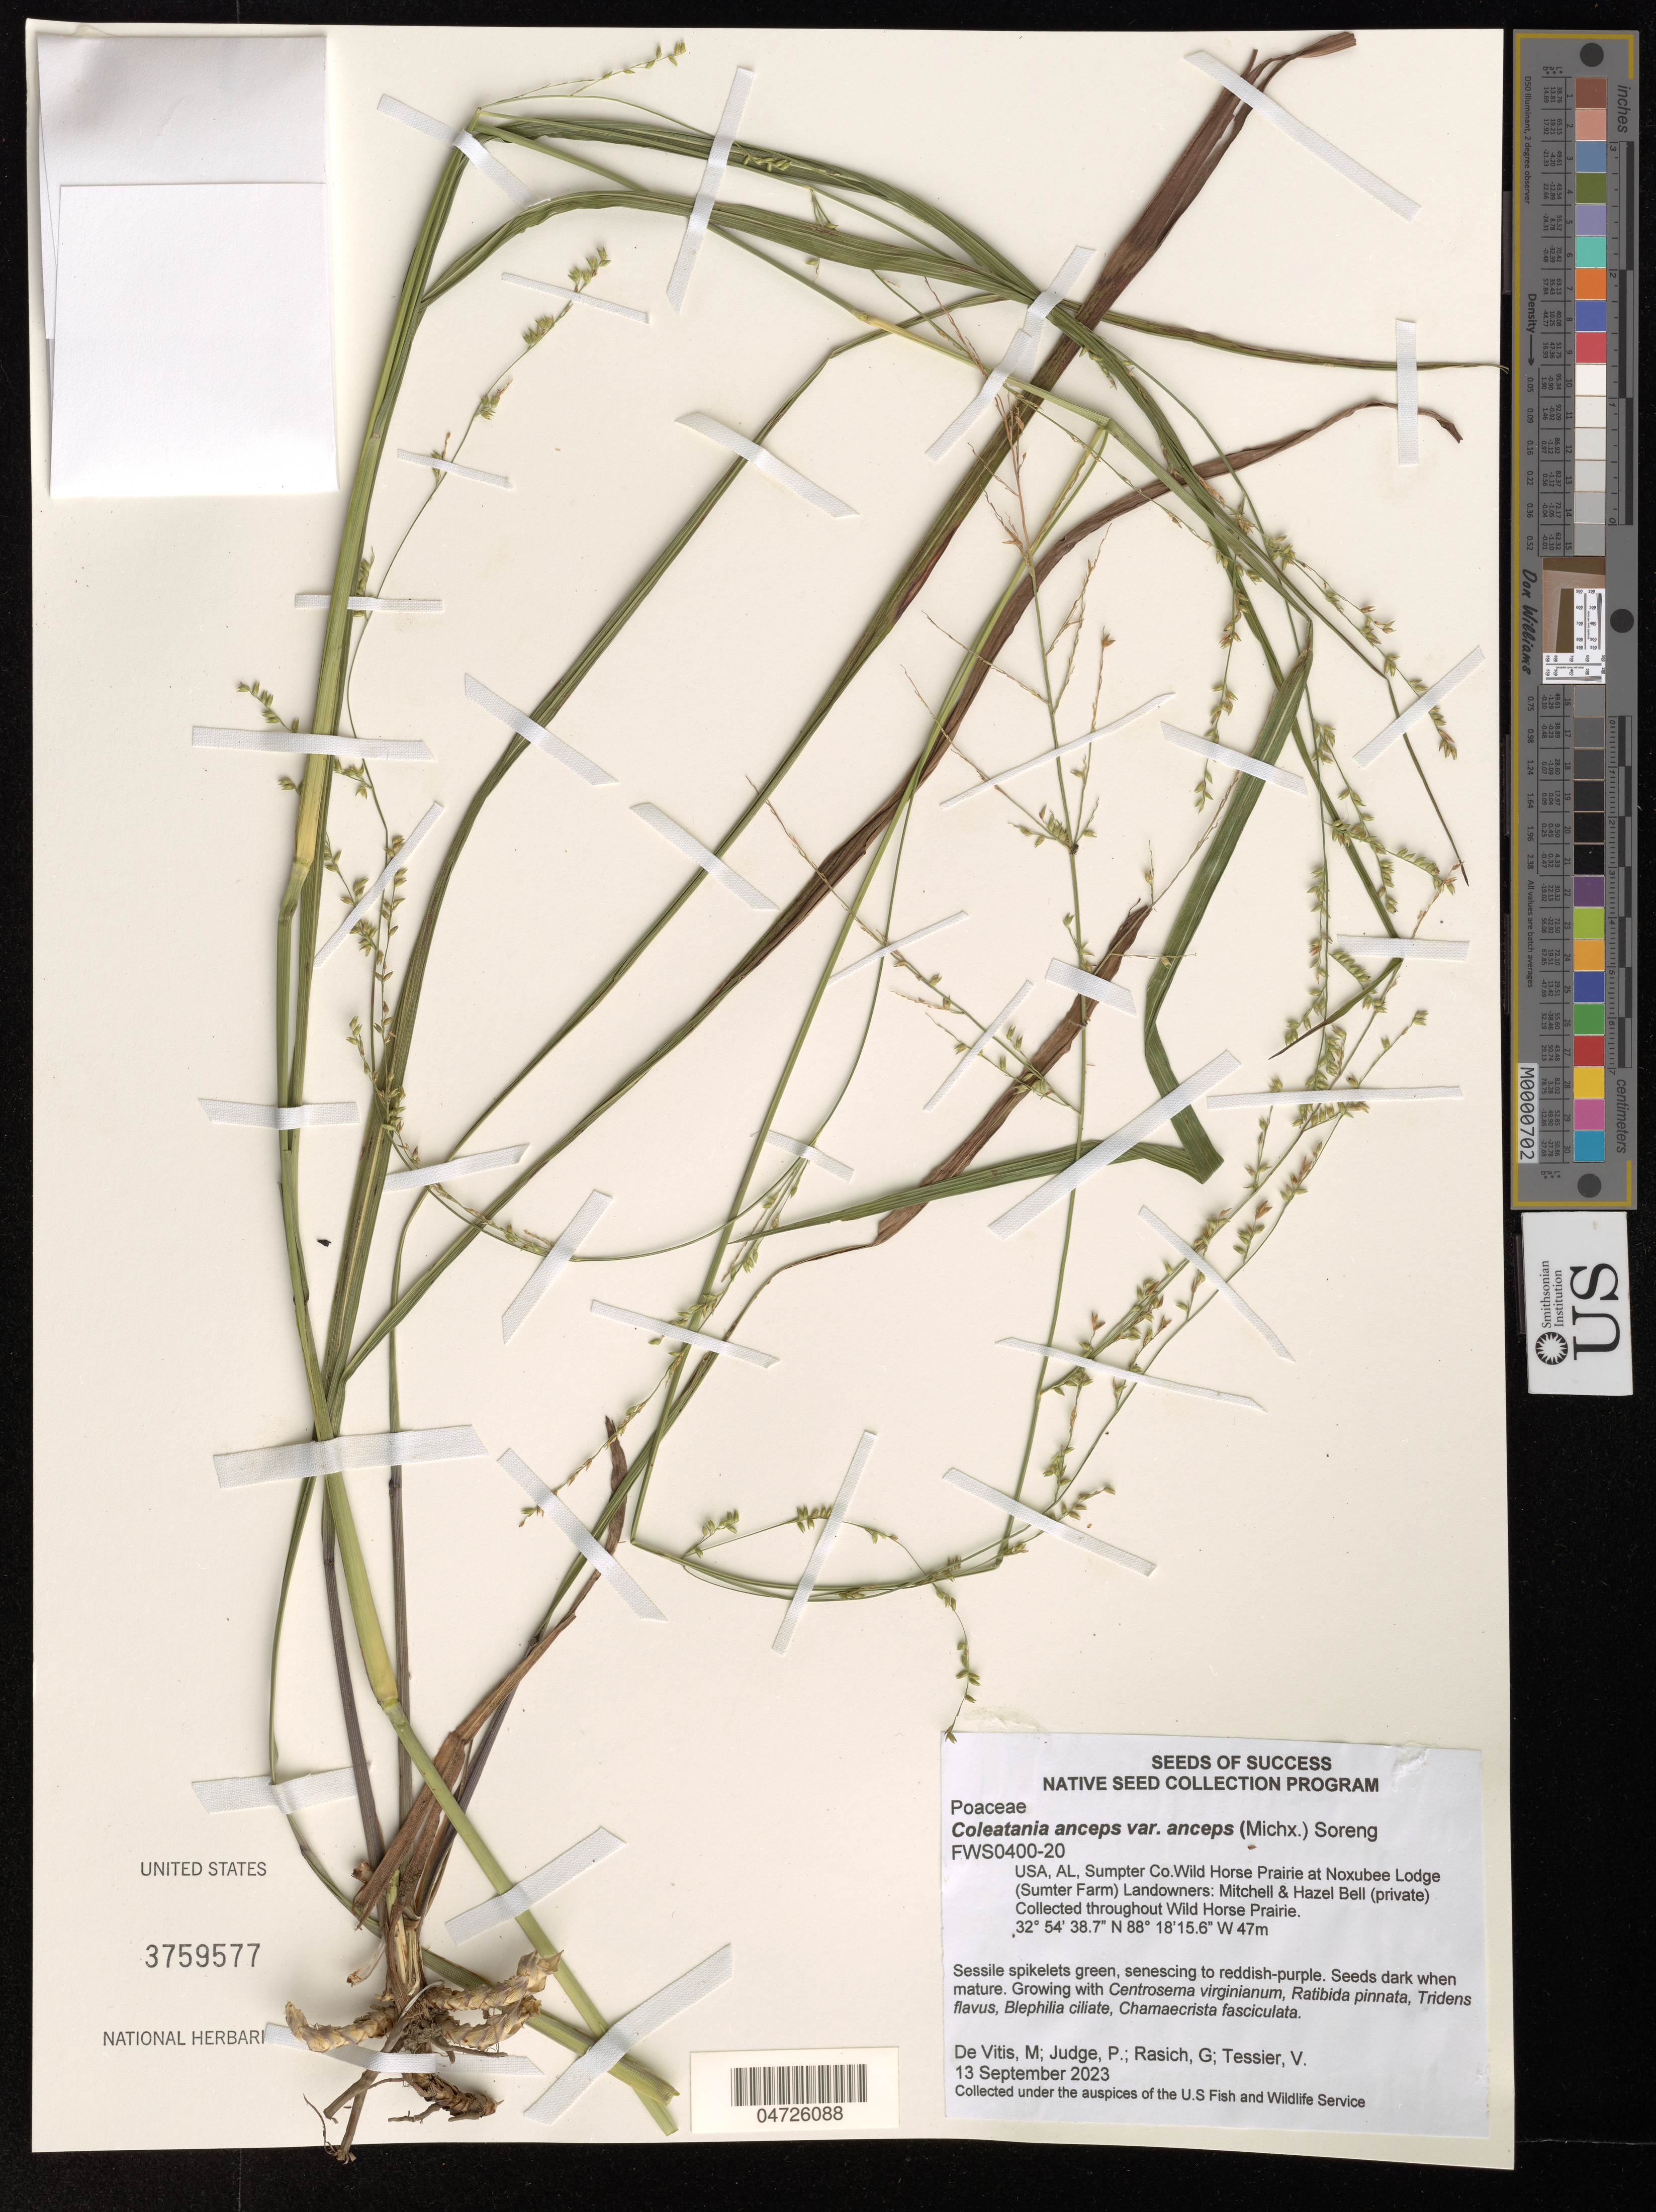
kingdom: Plantae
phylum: Tracheophyta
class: Liliopsida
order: Poales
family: Poaceae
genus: Coleataenia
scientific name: Coleataenia anceps var. anceps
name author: (Michx.) Soreng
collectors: M. De Vitis, P. Judge, G. Rasich & V. Tessier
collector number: FWS0400-20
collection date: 2023-09-13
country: United States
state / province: Alabama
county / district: Sumter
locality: Sumpter Co. Wild Horse Prairie at Noxubee Lodge (Sumter Farm) Landowners: Mitchell & Hazel Bell (private). Collected throughout Wild Horse Prairie.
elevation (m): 47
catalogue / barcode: US 3759577